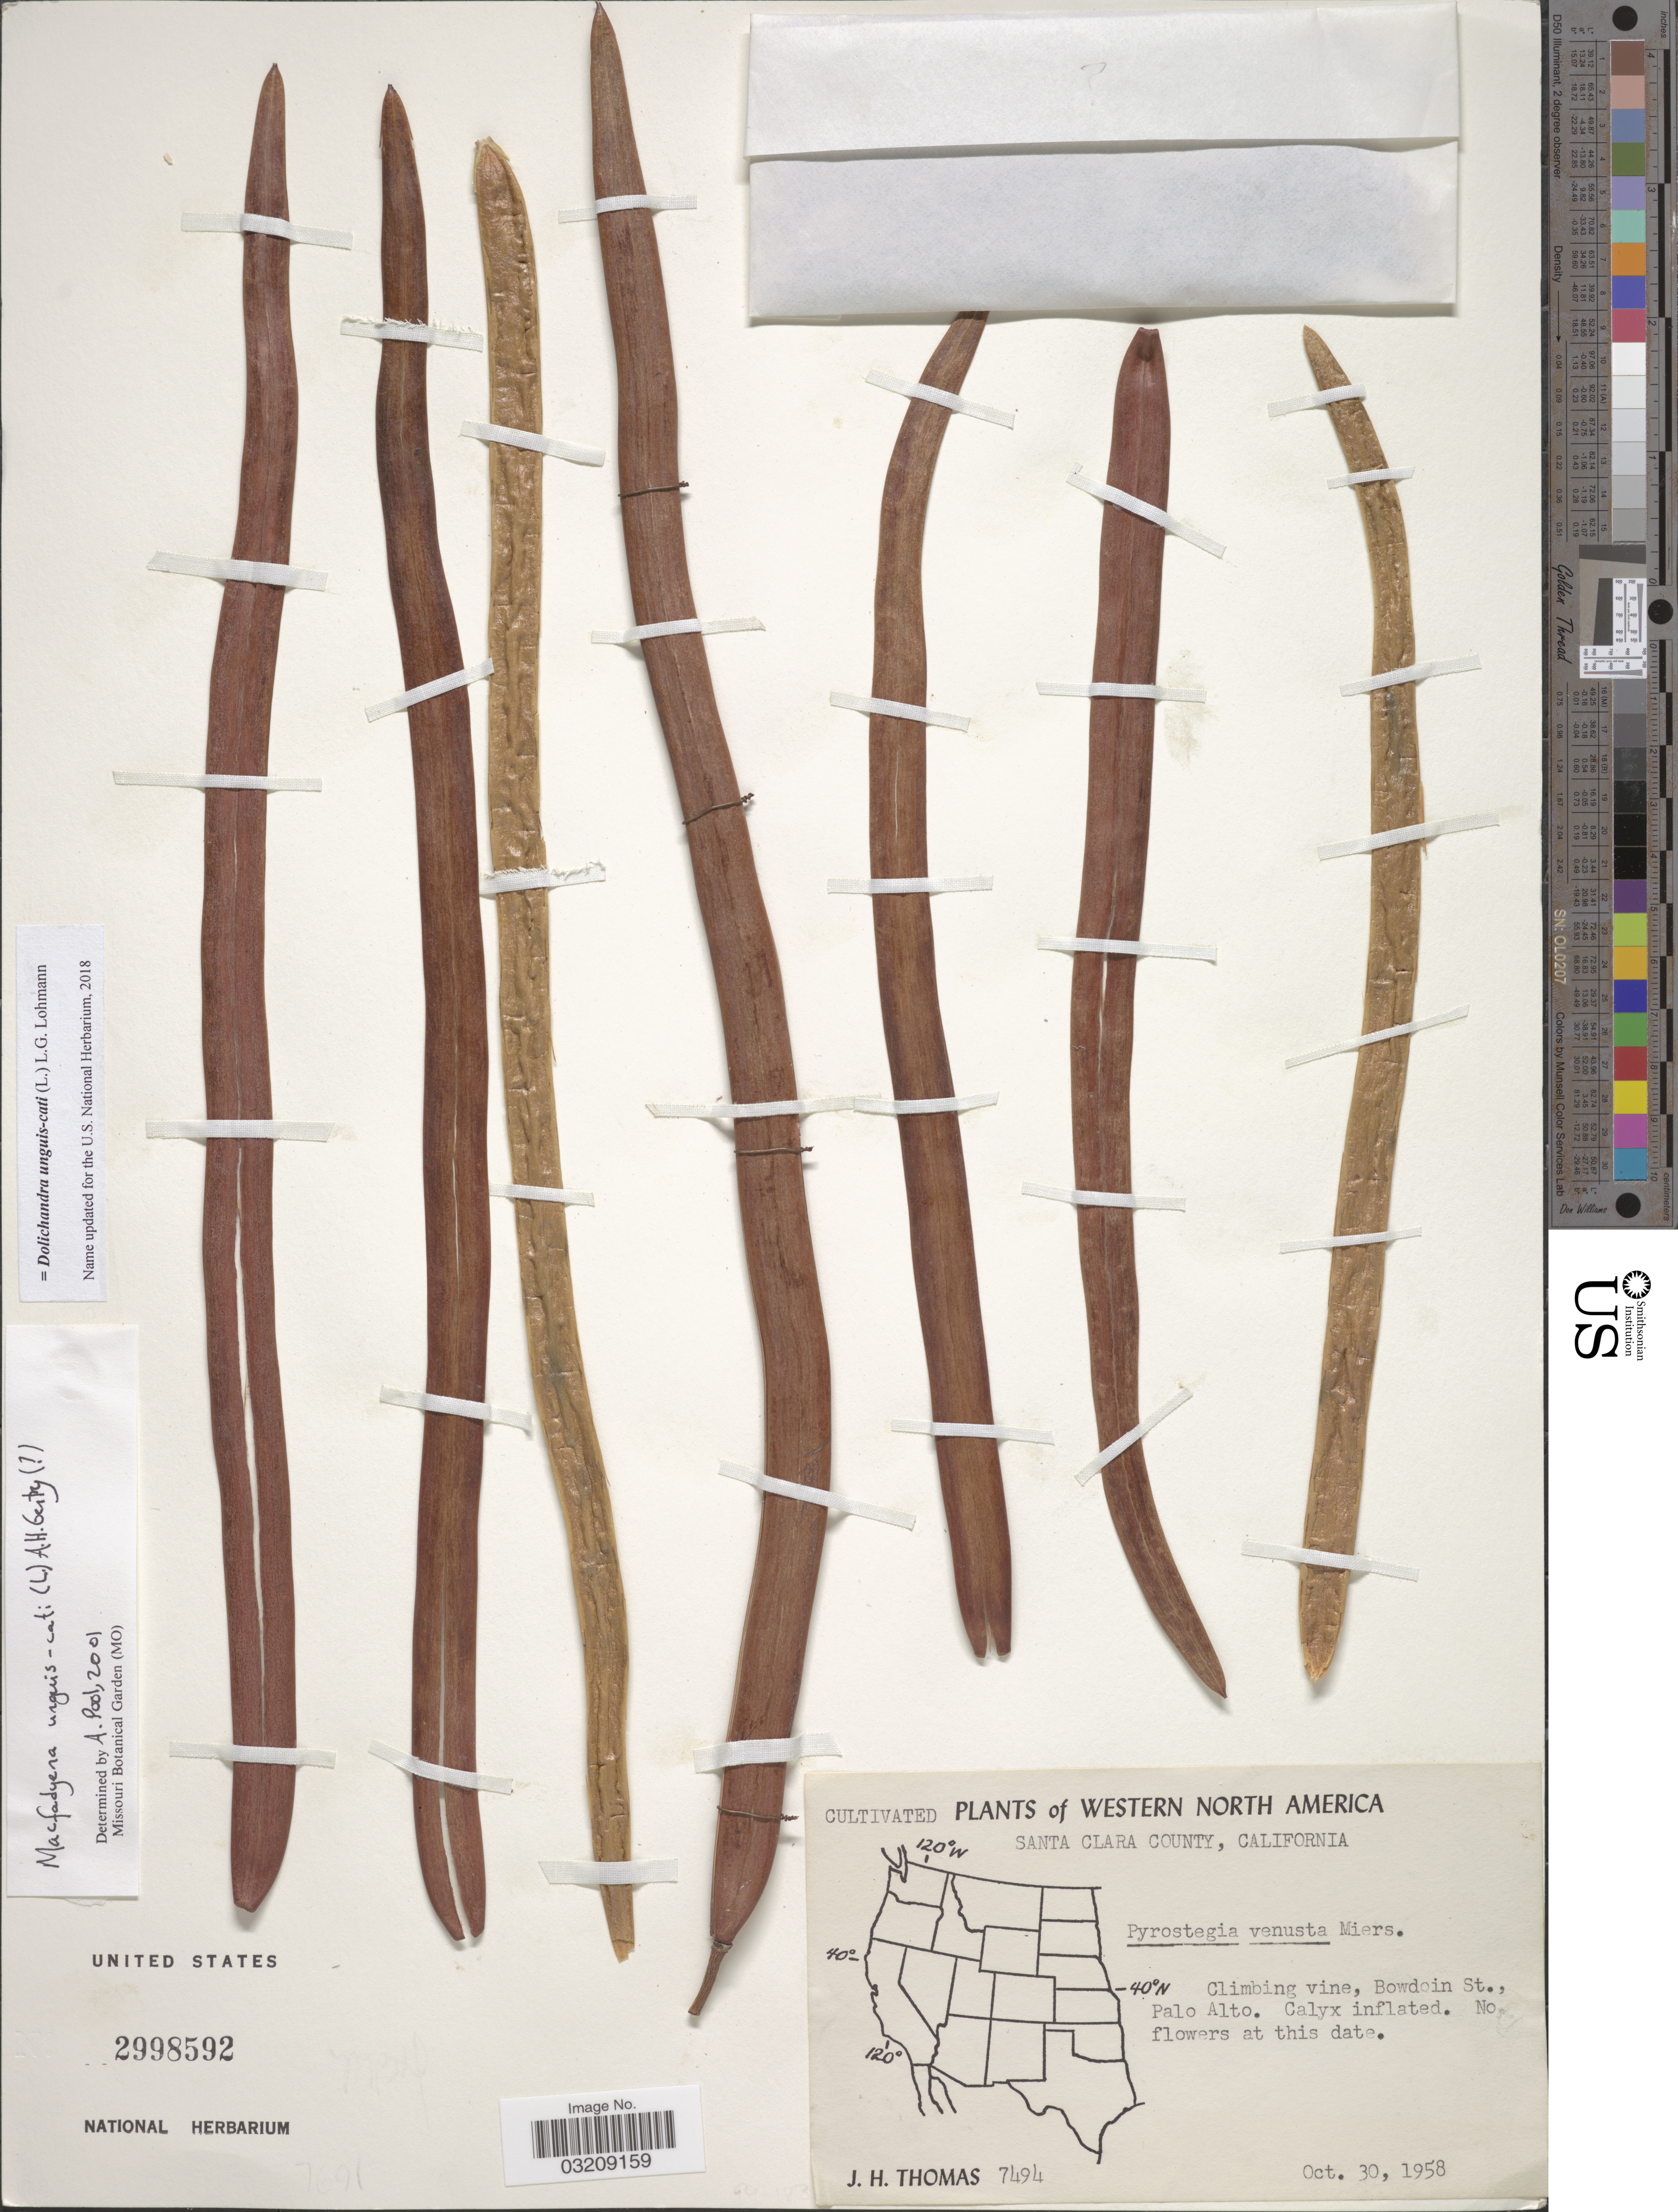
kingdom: Plantae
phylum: Tracheophyta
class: Magnoliopsida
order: Lamiales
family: Bignoniaceae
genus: Dolichandra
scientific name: Dolichandra unguis-cati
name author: (L.) L.G. Lohmann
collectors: J. H. Thomas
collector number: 7494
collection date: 1958-10-30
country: United States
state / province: California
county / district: Santa Clara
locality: Western North America. Santa Clara County. Bowdoin St., Palo Alto.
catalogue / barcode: US 2998592